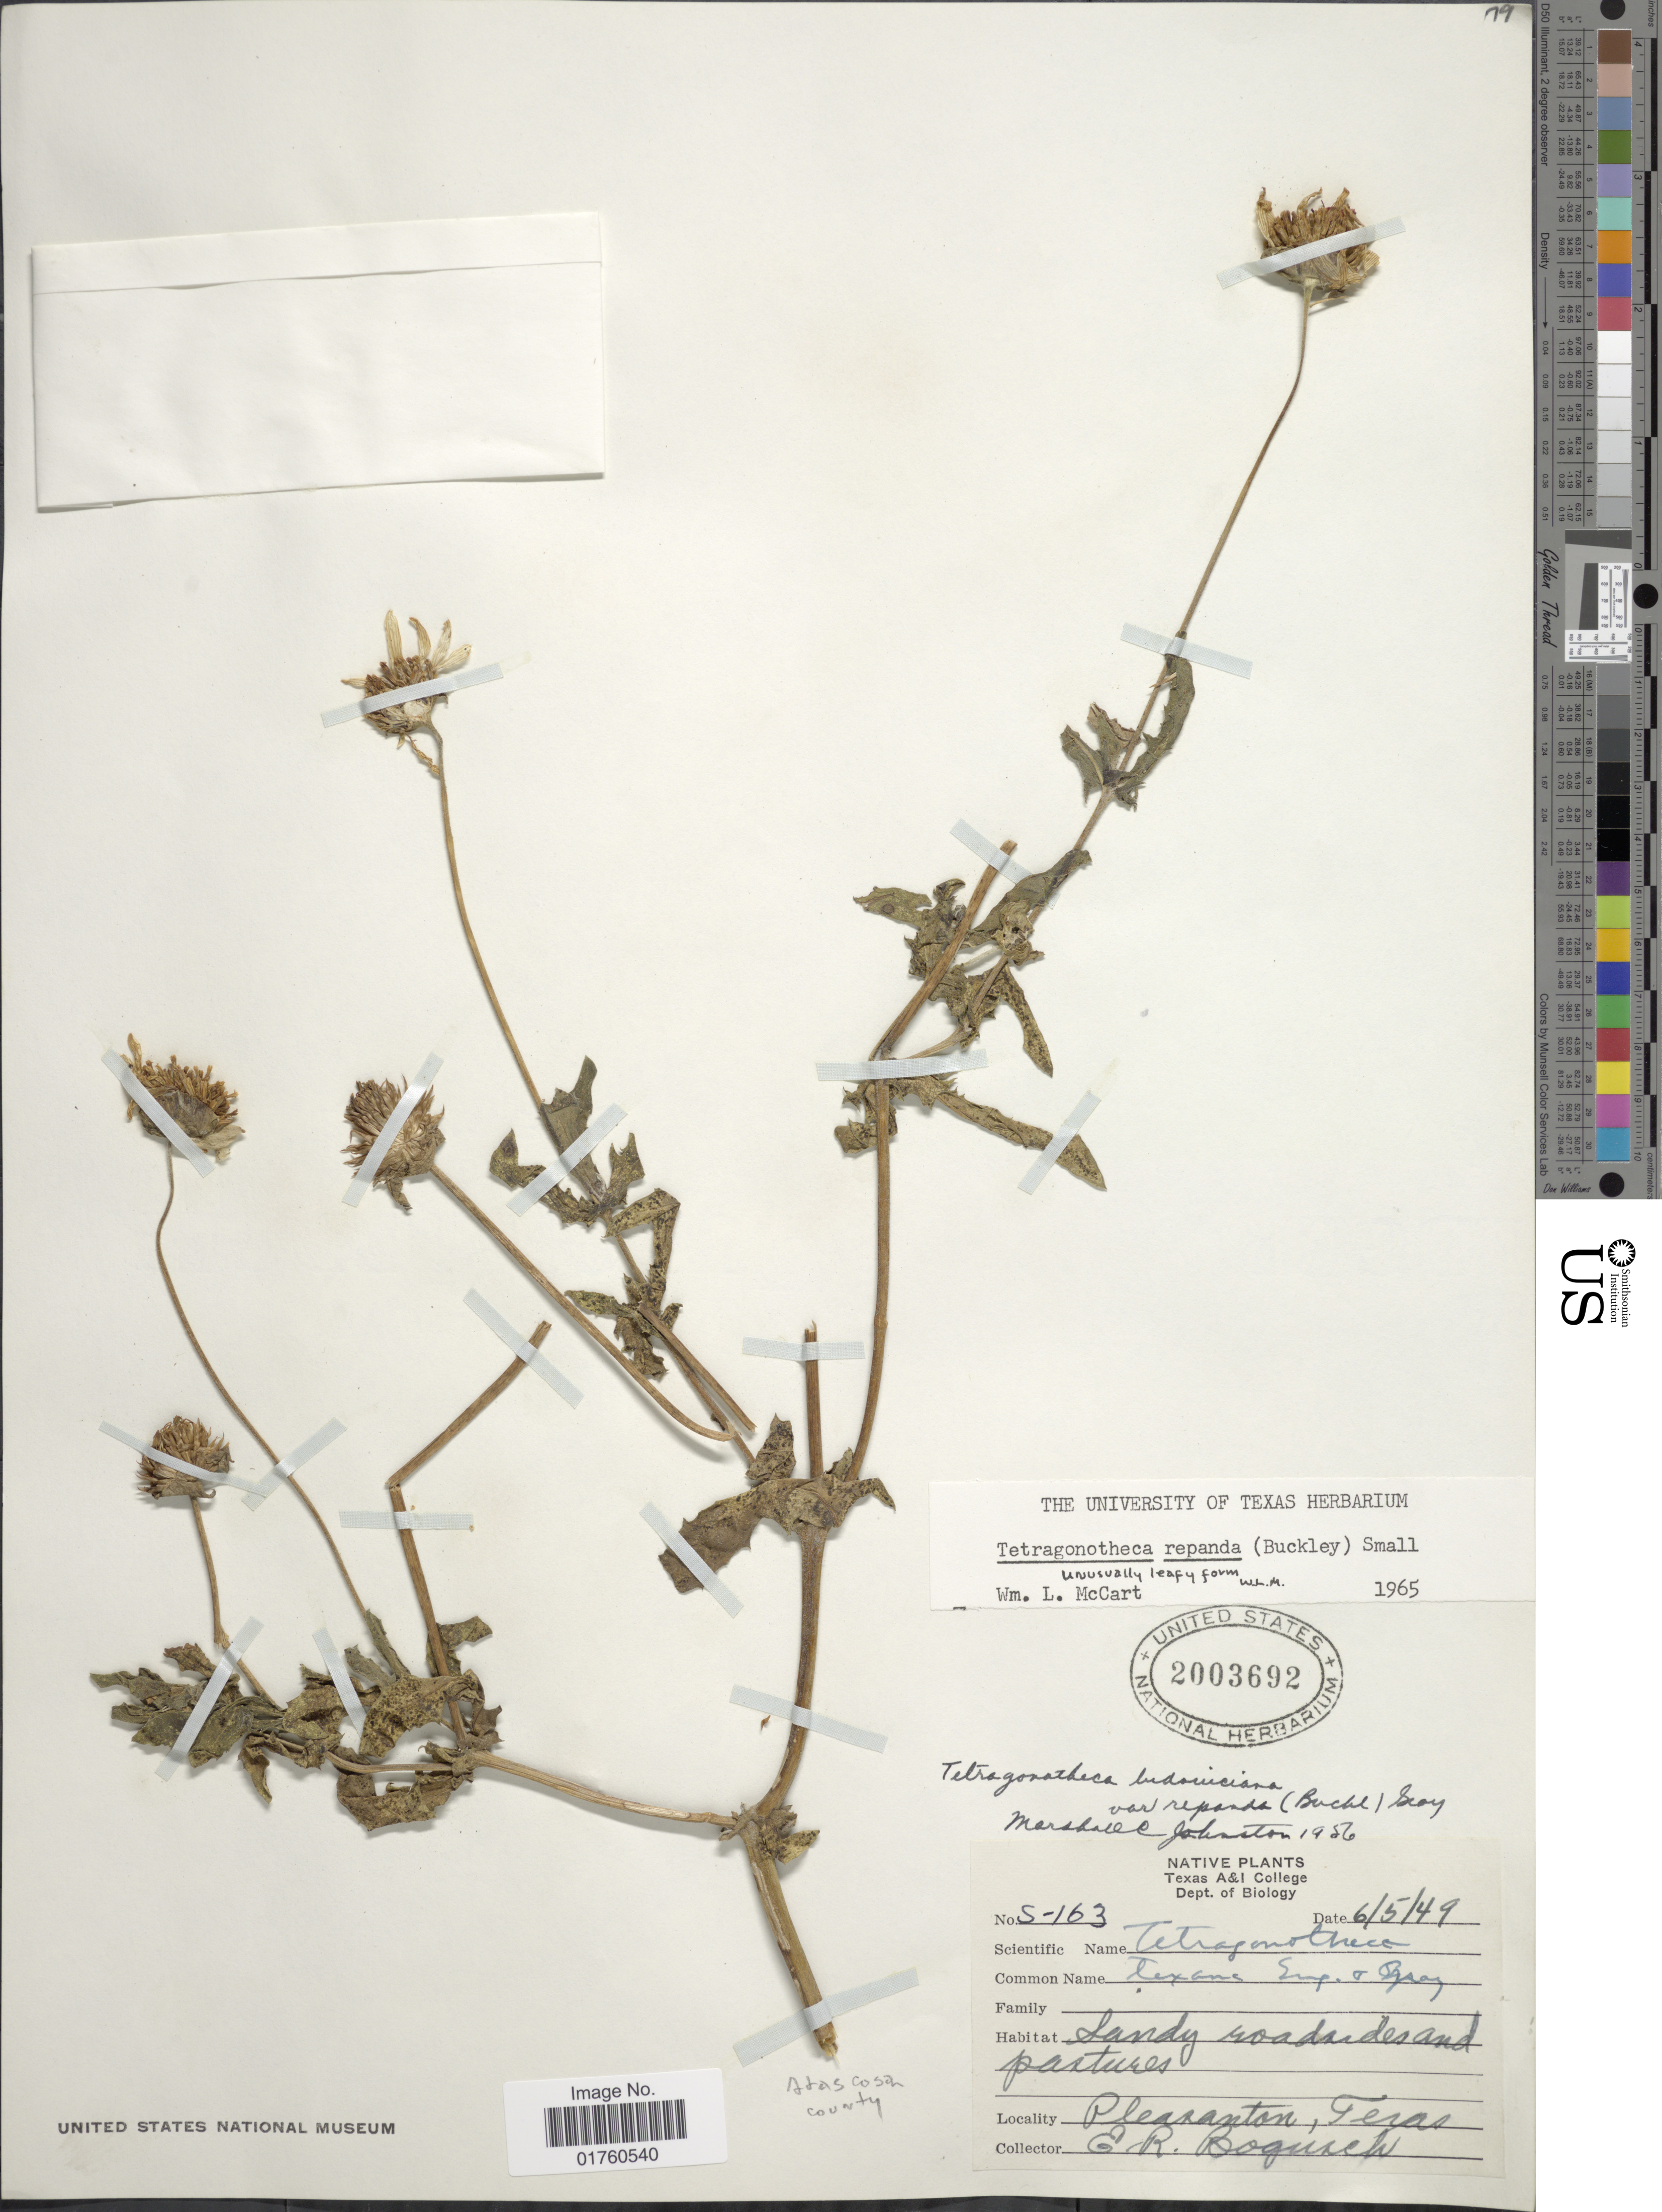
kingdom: Plantae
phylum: Tracheophyta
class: Magnoliopsida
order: Asterales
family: Asteraceae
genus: Tetragonotheca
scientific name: Tetragonotheca repanda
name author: (Buckley) Small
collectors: E. Bogusch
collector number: S-163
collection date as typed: Transcribed d/m/y: 5/6/49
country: United States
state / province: Texas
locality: Pleasanton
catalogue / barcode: US 2003692